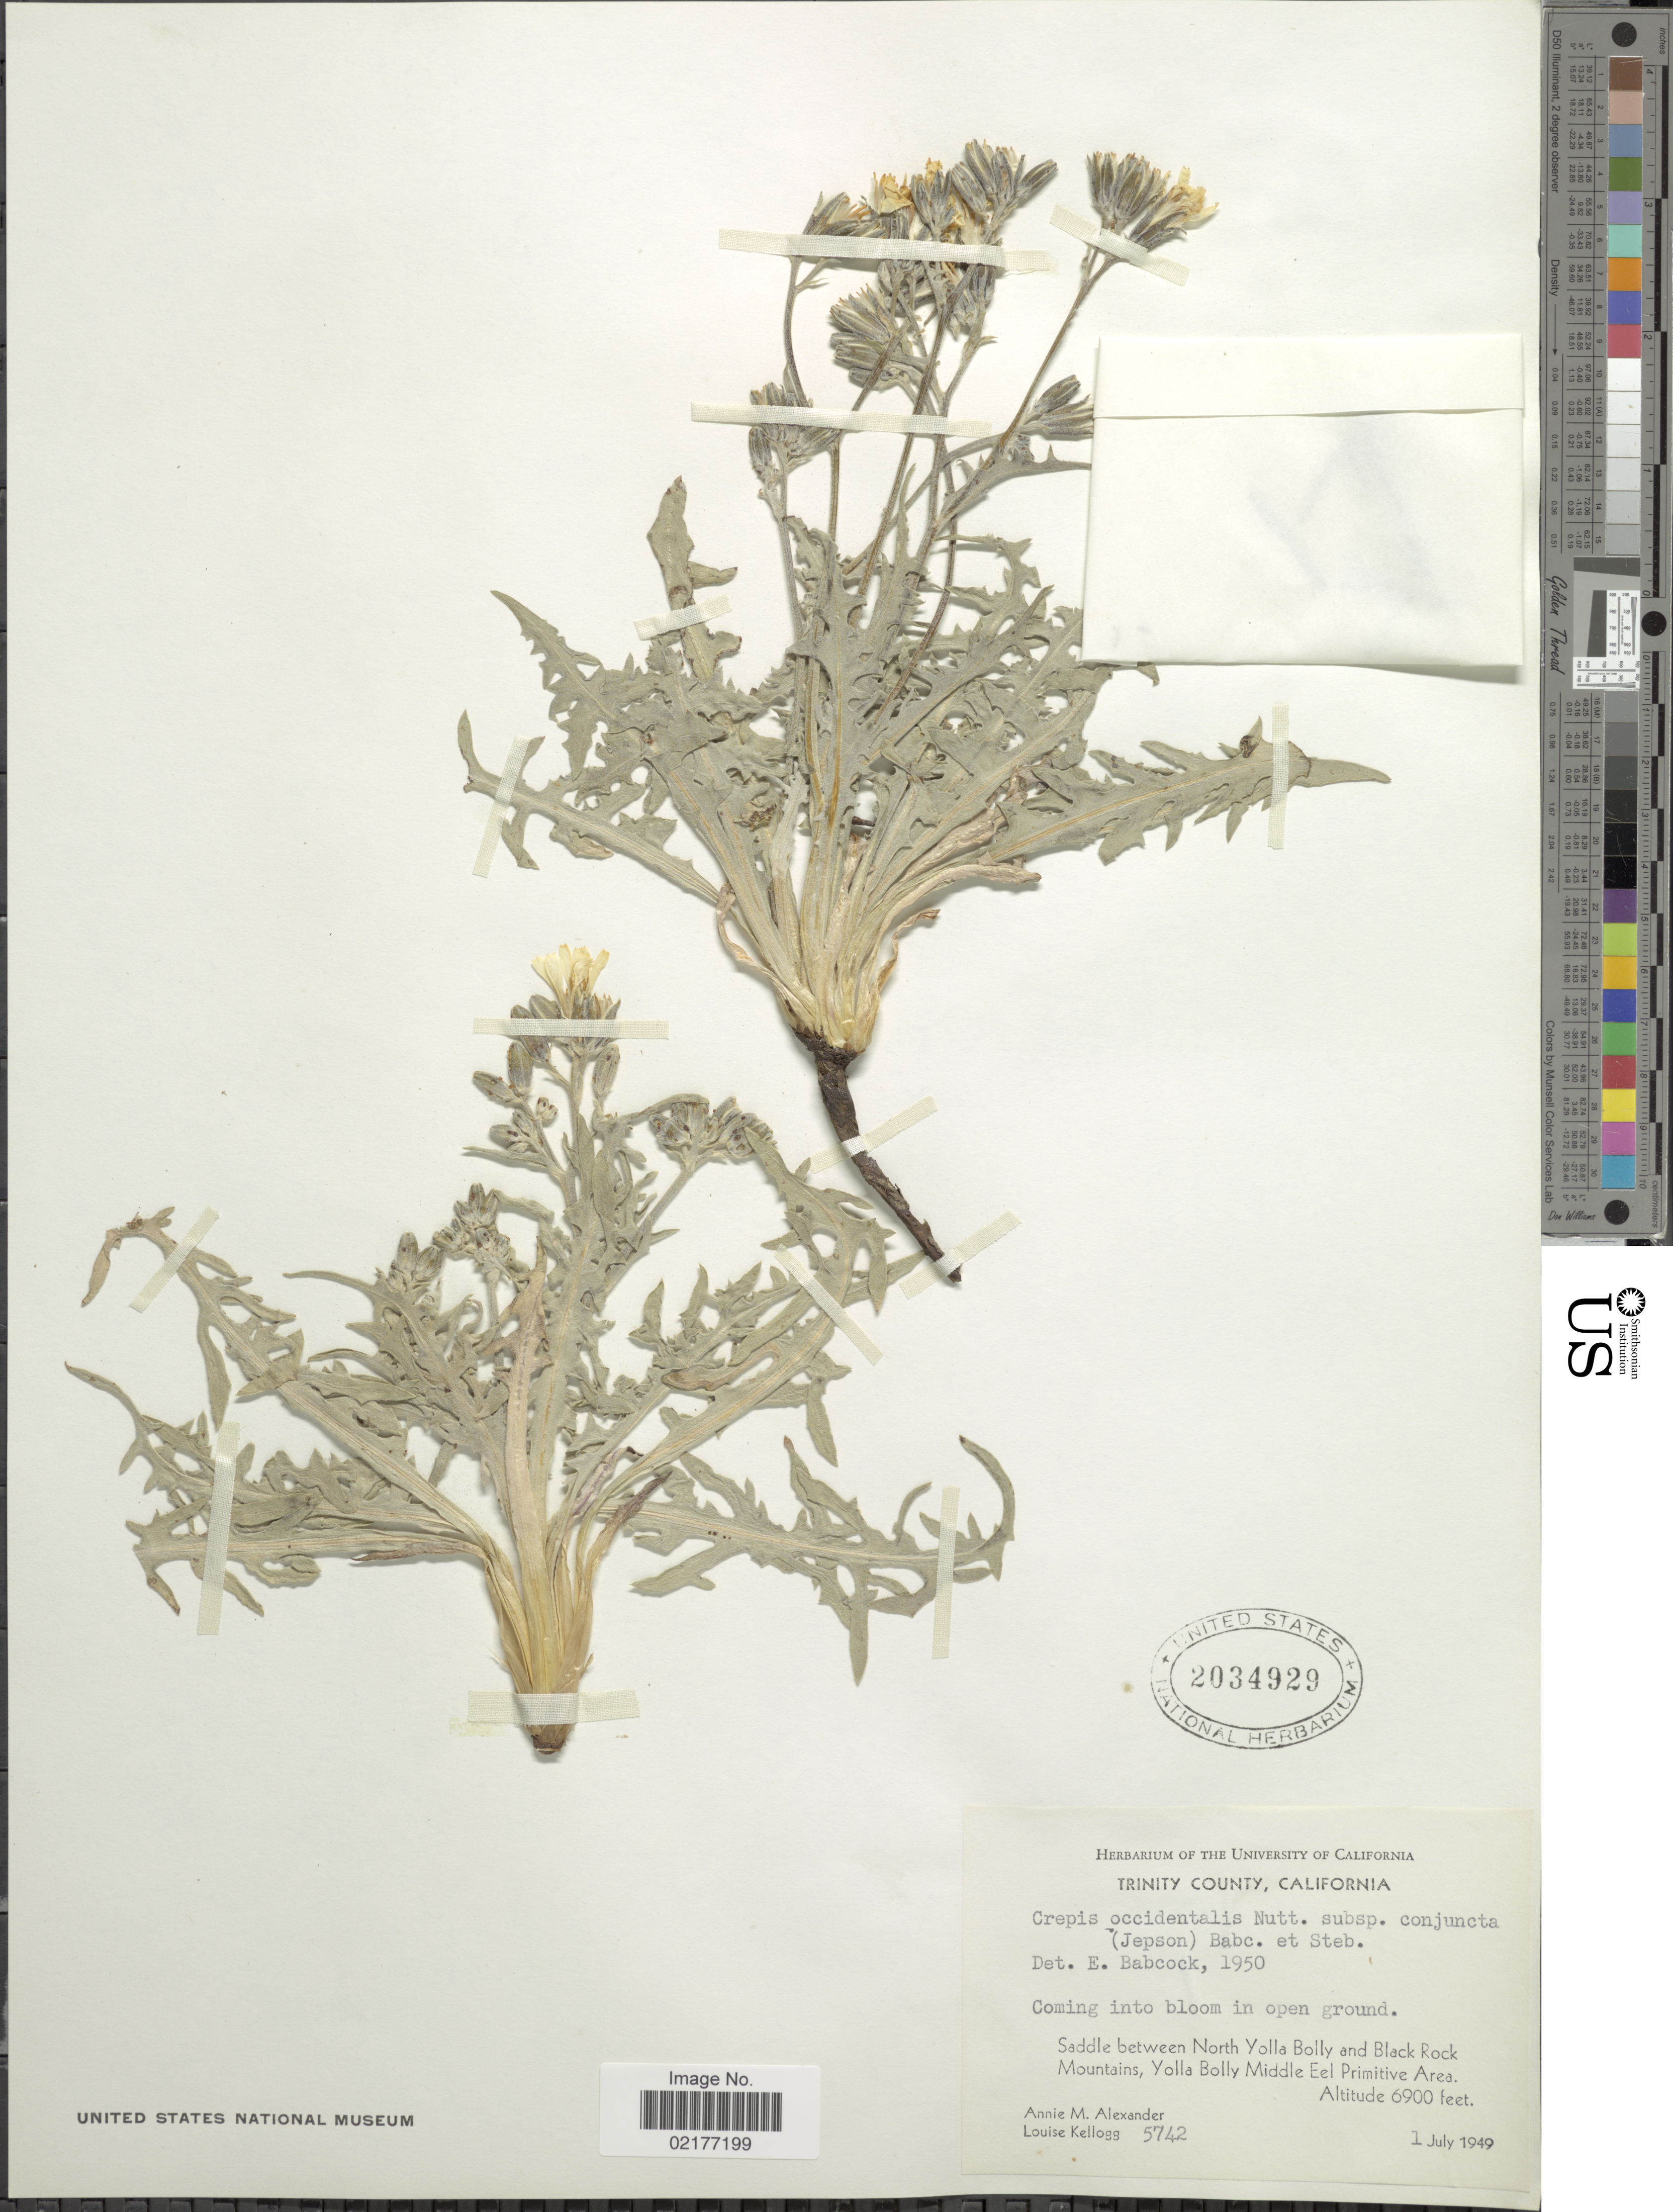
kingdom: Plantae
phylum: Tracheophyta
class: Magnoliopsida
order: Asterales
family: Asteraceae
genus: Crepis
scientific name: Crepis occidentalis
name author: Nutt.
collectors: A. M. Alexander & L. Kellogg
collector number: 5742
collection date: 1949-07-01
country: United States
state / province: California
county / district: Trinity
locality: Trinity County, Saddle between North Yolla Bolly and Black Rock Mountains, Yolla Bolly Middle Eel Primitive Area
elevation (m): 2103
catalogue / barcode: US 2034929